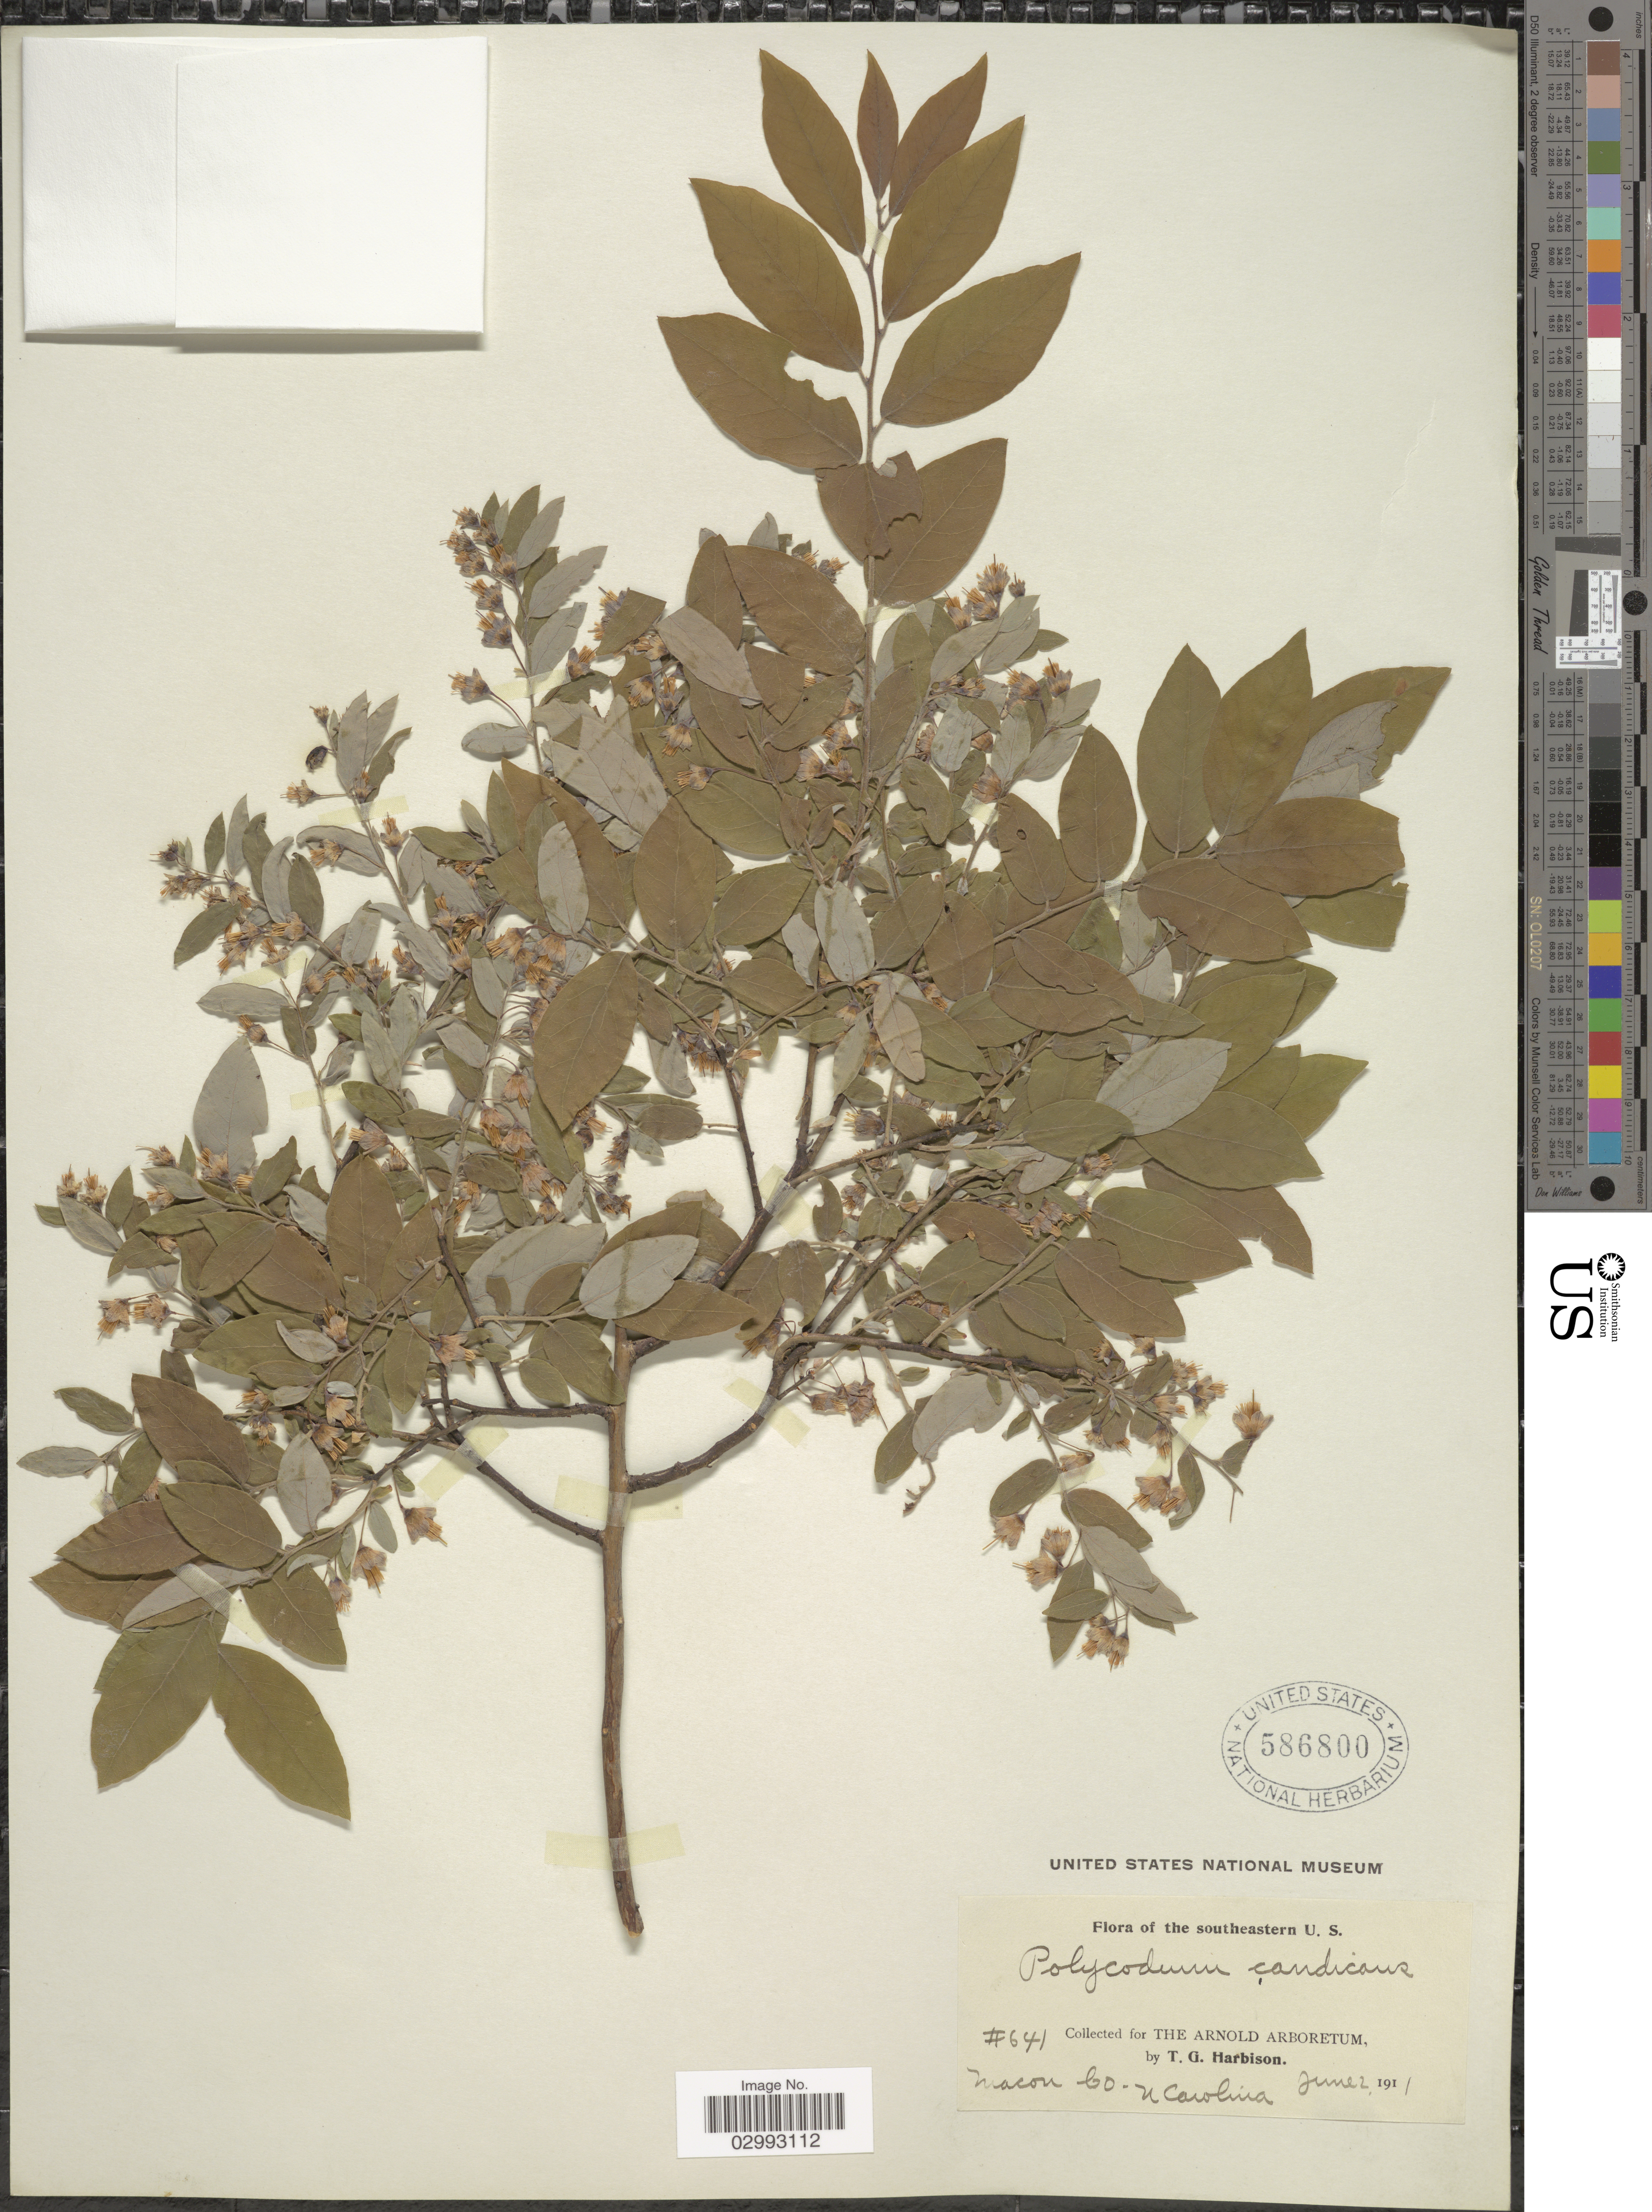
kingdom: Plantae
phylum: Tracheophyta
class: Magnoliopsida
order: Ericales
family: Ericaceae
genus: Polycodium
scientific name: Polycodium candicans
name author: (C. Mohr) Small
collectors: T. Harbison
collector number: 641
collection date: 1911-06-02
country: United States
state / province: North Carolina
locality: Southeastern U. S. Macon Co. N Carolina.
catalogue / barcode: US 586800